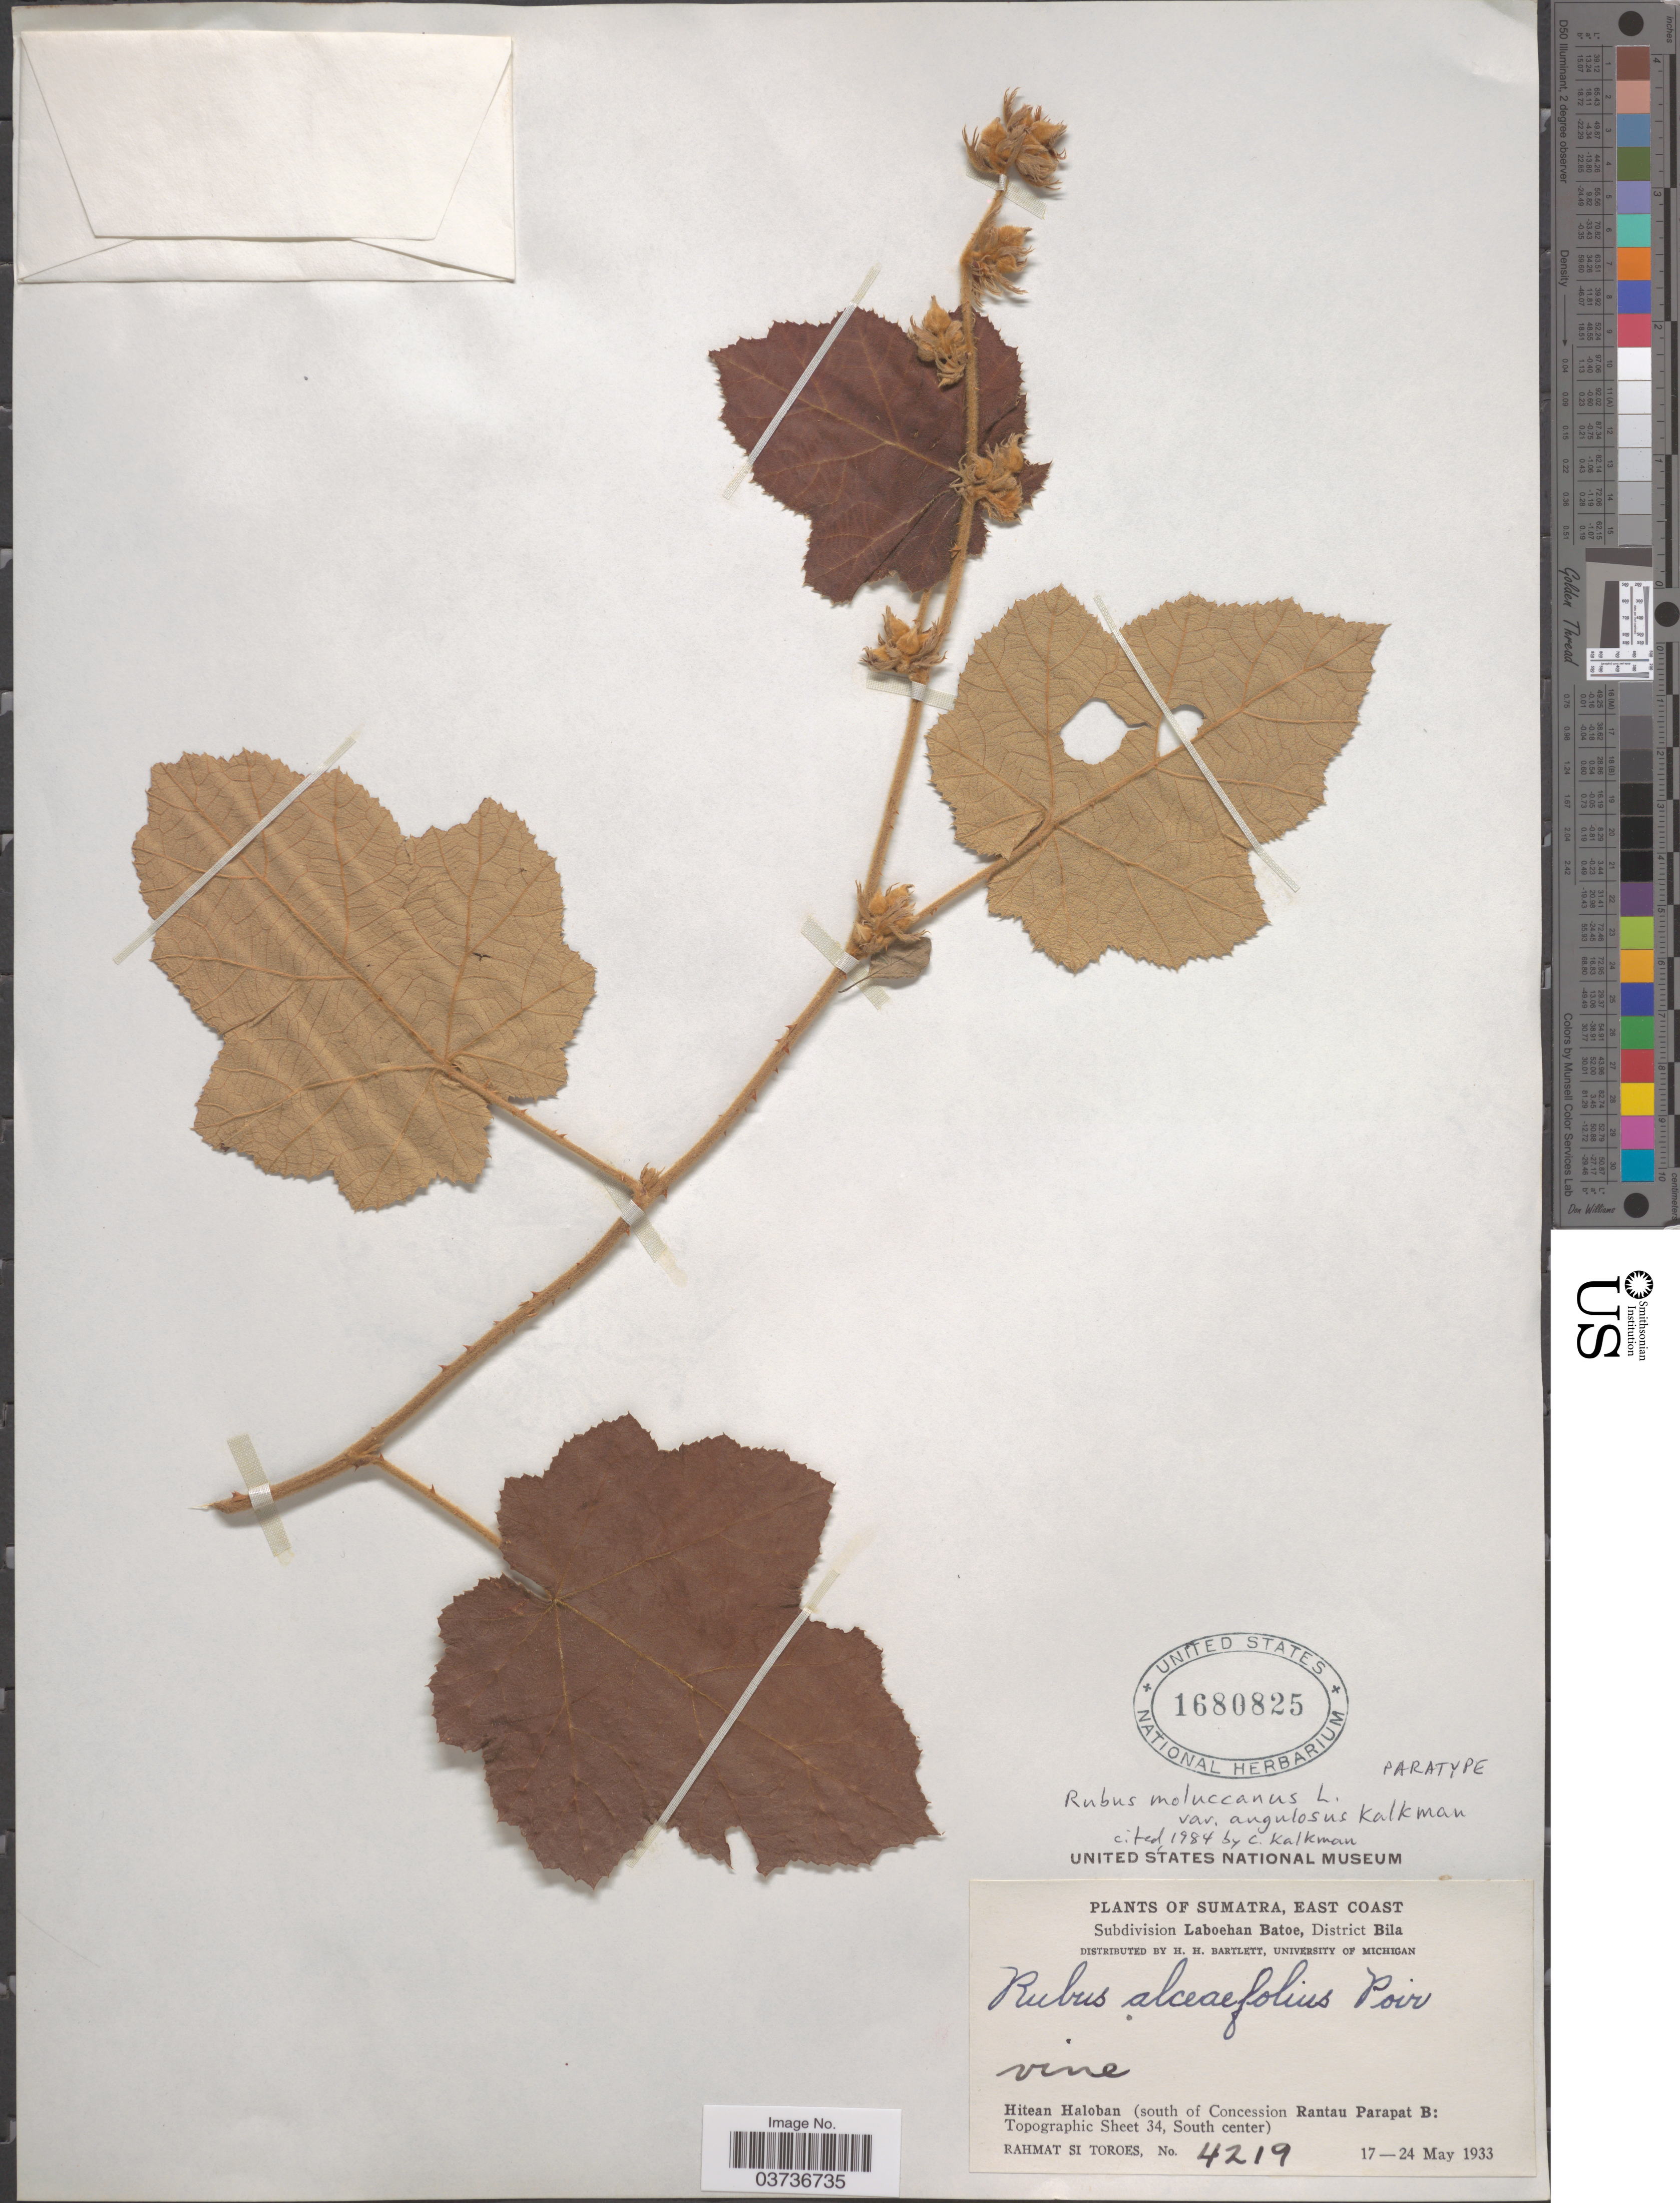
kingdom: Plantae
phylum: Tracheophyta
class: Magnoliopsida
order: Rosales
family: Rosaceae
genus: Rubus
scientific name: Rubus moluccanus var. angulosus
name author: Kalkman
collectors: Rahmat Si Boeea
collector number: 4219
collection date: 1933-05-17/1933-05-24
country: Indonesia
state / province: Sumatra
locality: Sumatra, East Coast. Subdivision Laboehan Batoe, District Bila. Hitean Haloban (south of Concession Rantau Parapat B: Topographic Sheet 34, South center).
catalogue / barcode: US 1680825